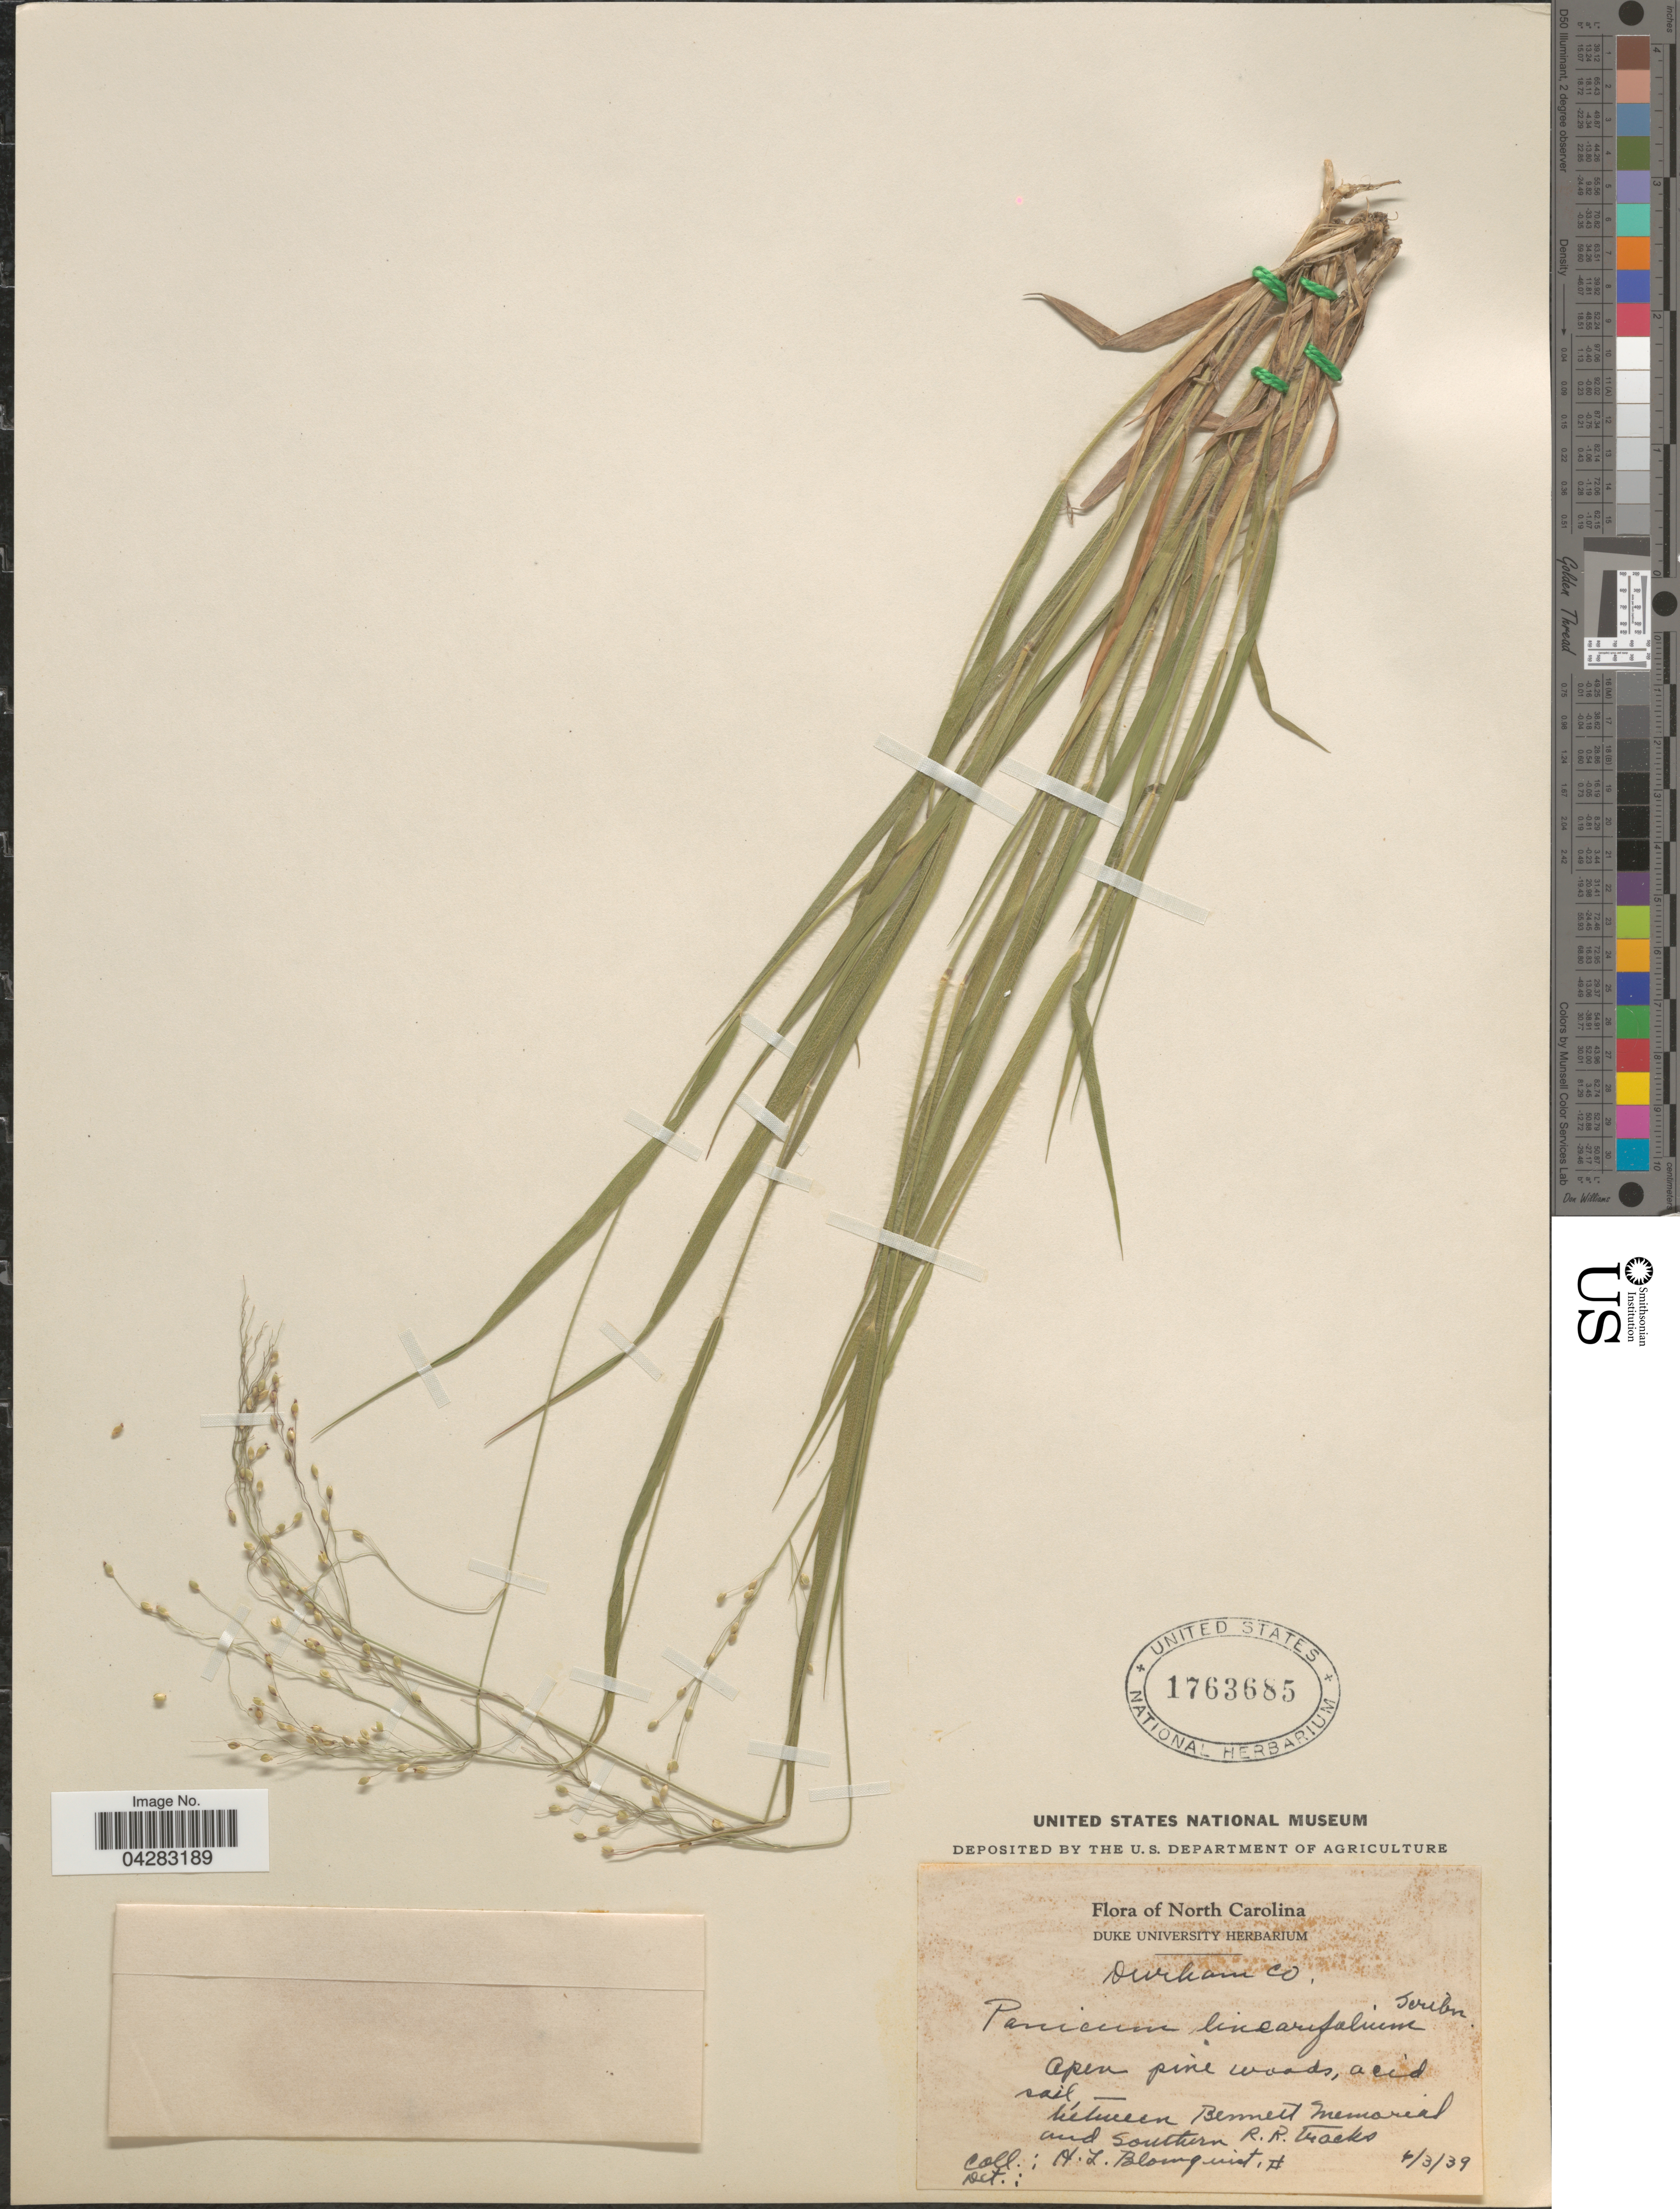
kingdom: Plantae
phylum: Tracheophyta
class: Liliopsida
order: Poales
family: Poaceae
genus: Dichanthelium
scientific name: Dichanthelium linearifolium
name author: (Scribn.) Gould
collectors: H. Blomquist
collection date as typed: Transcribed d/m/y: 3/6/39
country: United States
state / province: North Carolina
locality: Durham Co. Between Bennett Memorial and Southern R.R. Tracks.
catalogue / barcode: US 1763685